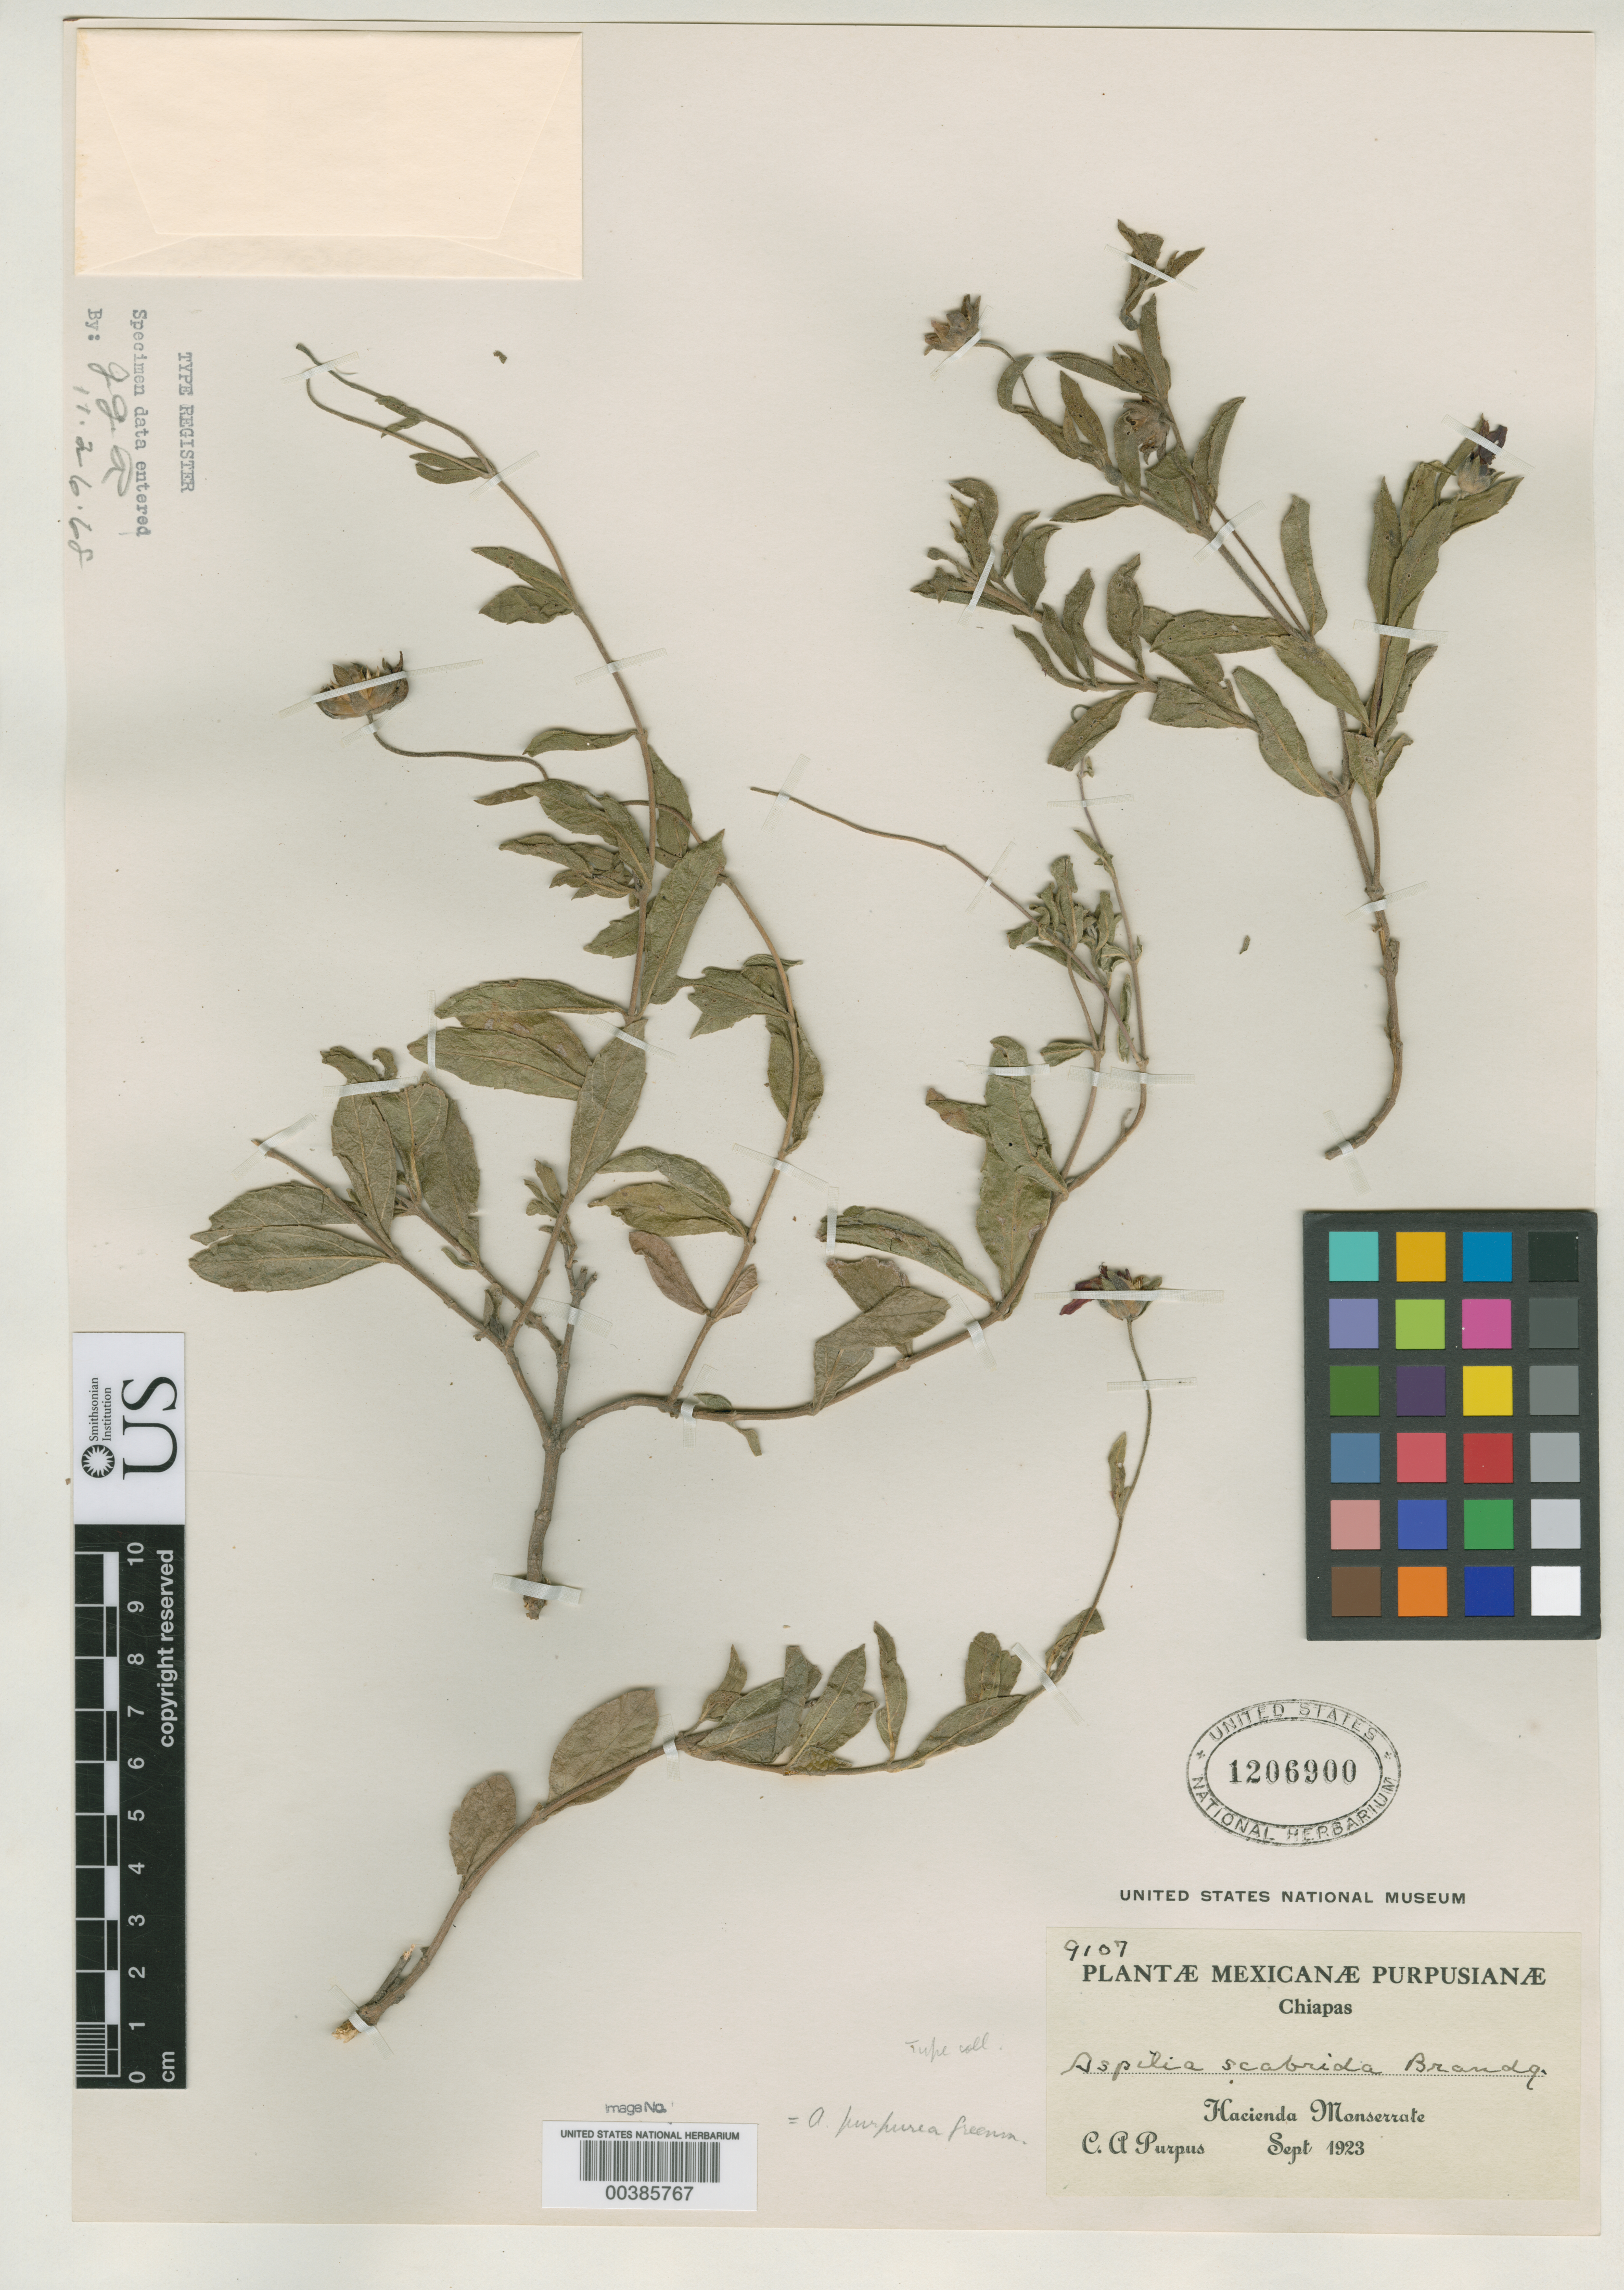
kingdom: Plantae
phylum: Tracheophyta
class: Magnoliopsida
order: Asterales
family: Asteraceae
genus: Aspilia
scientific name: Aspilia scabrida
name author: Brandegee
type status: Isotype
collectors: C. A. Purpus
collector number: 9107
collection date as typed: Sep 1923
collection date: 1923-09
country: Mexico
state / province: Chiapas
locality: Hacienda Monserrate.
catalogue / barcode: US 1206900